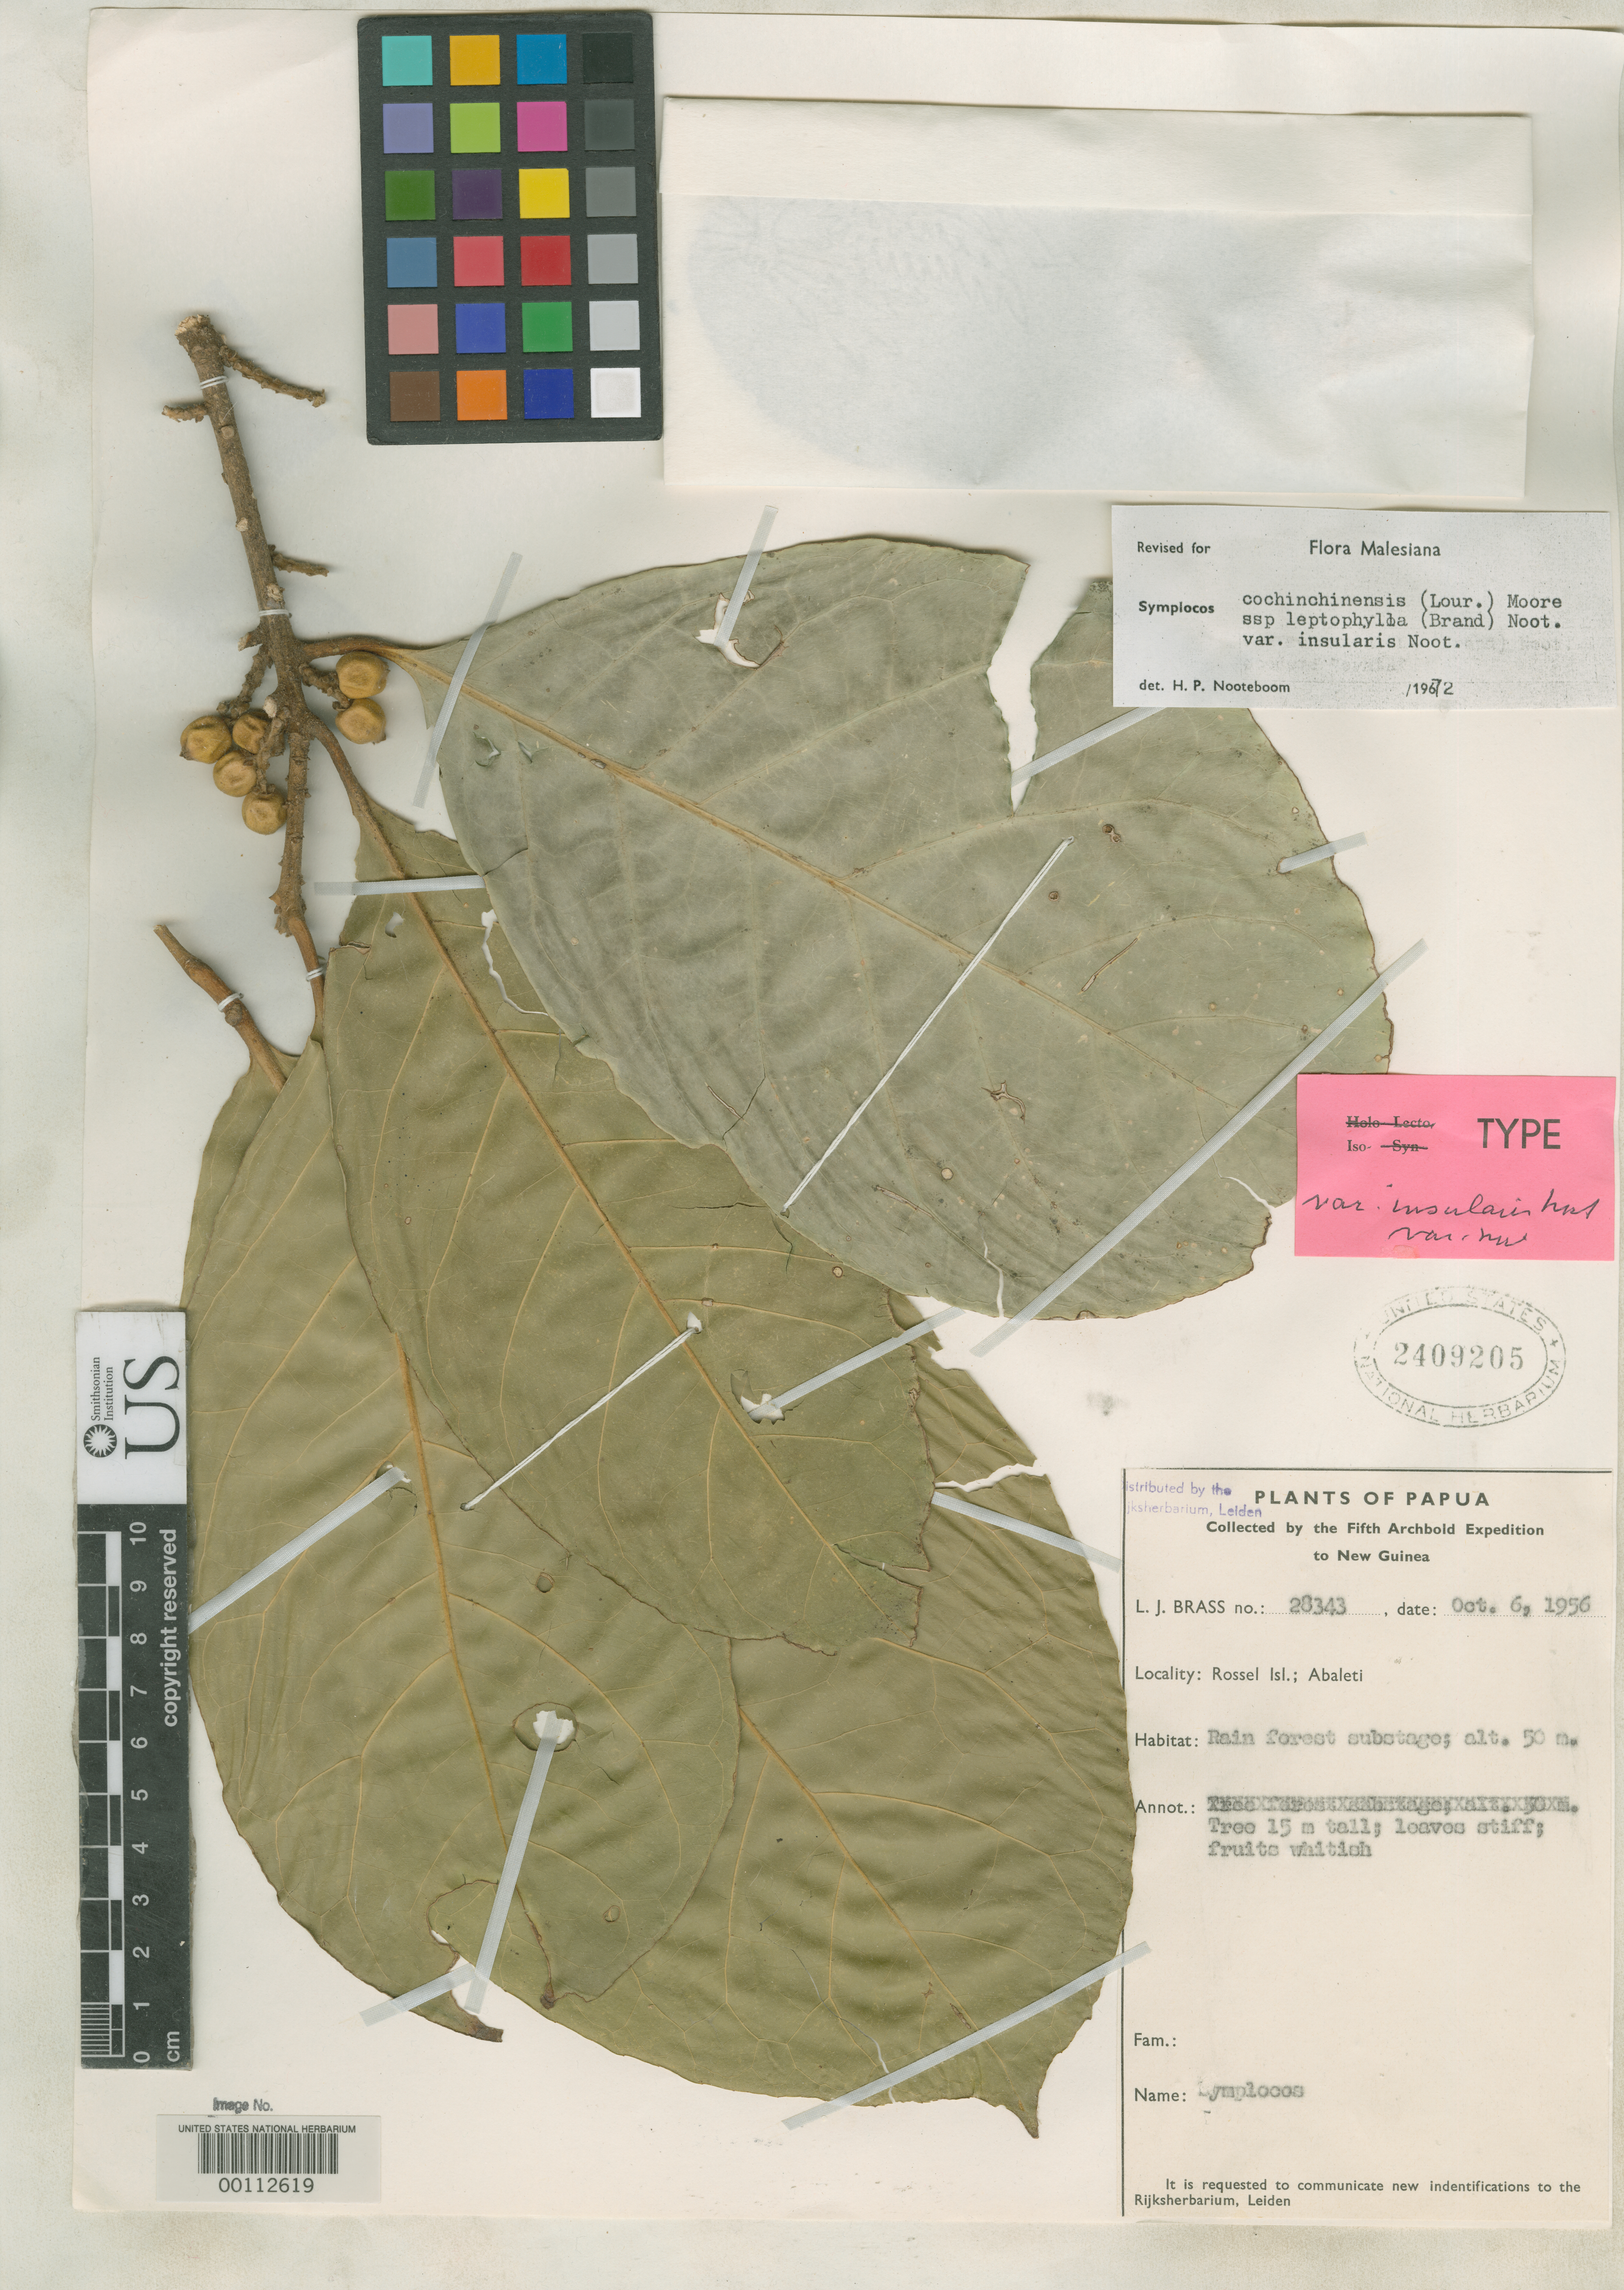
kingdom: Plantae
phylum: Tracheophyta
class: Magnoliopsida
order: Ericales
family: Symplocaceae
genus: Symplocos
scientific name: Symplocos cochinchinensis var. insularis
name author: Noot.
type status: Isotype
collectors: L. J. Brass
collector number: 28343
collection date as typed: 06 Oct 1956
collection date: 1956-10-06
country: Papua New Guinea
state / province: Milne Bay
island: Rossel (Yela)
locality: Abaleti. [Louisiade Arch.]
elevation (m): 50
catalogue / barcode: US 2409205